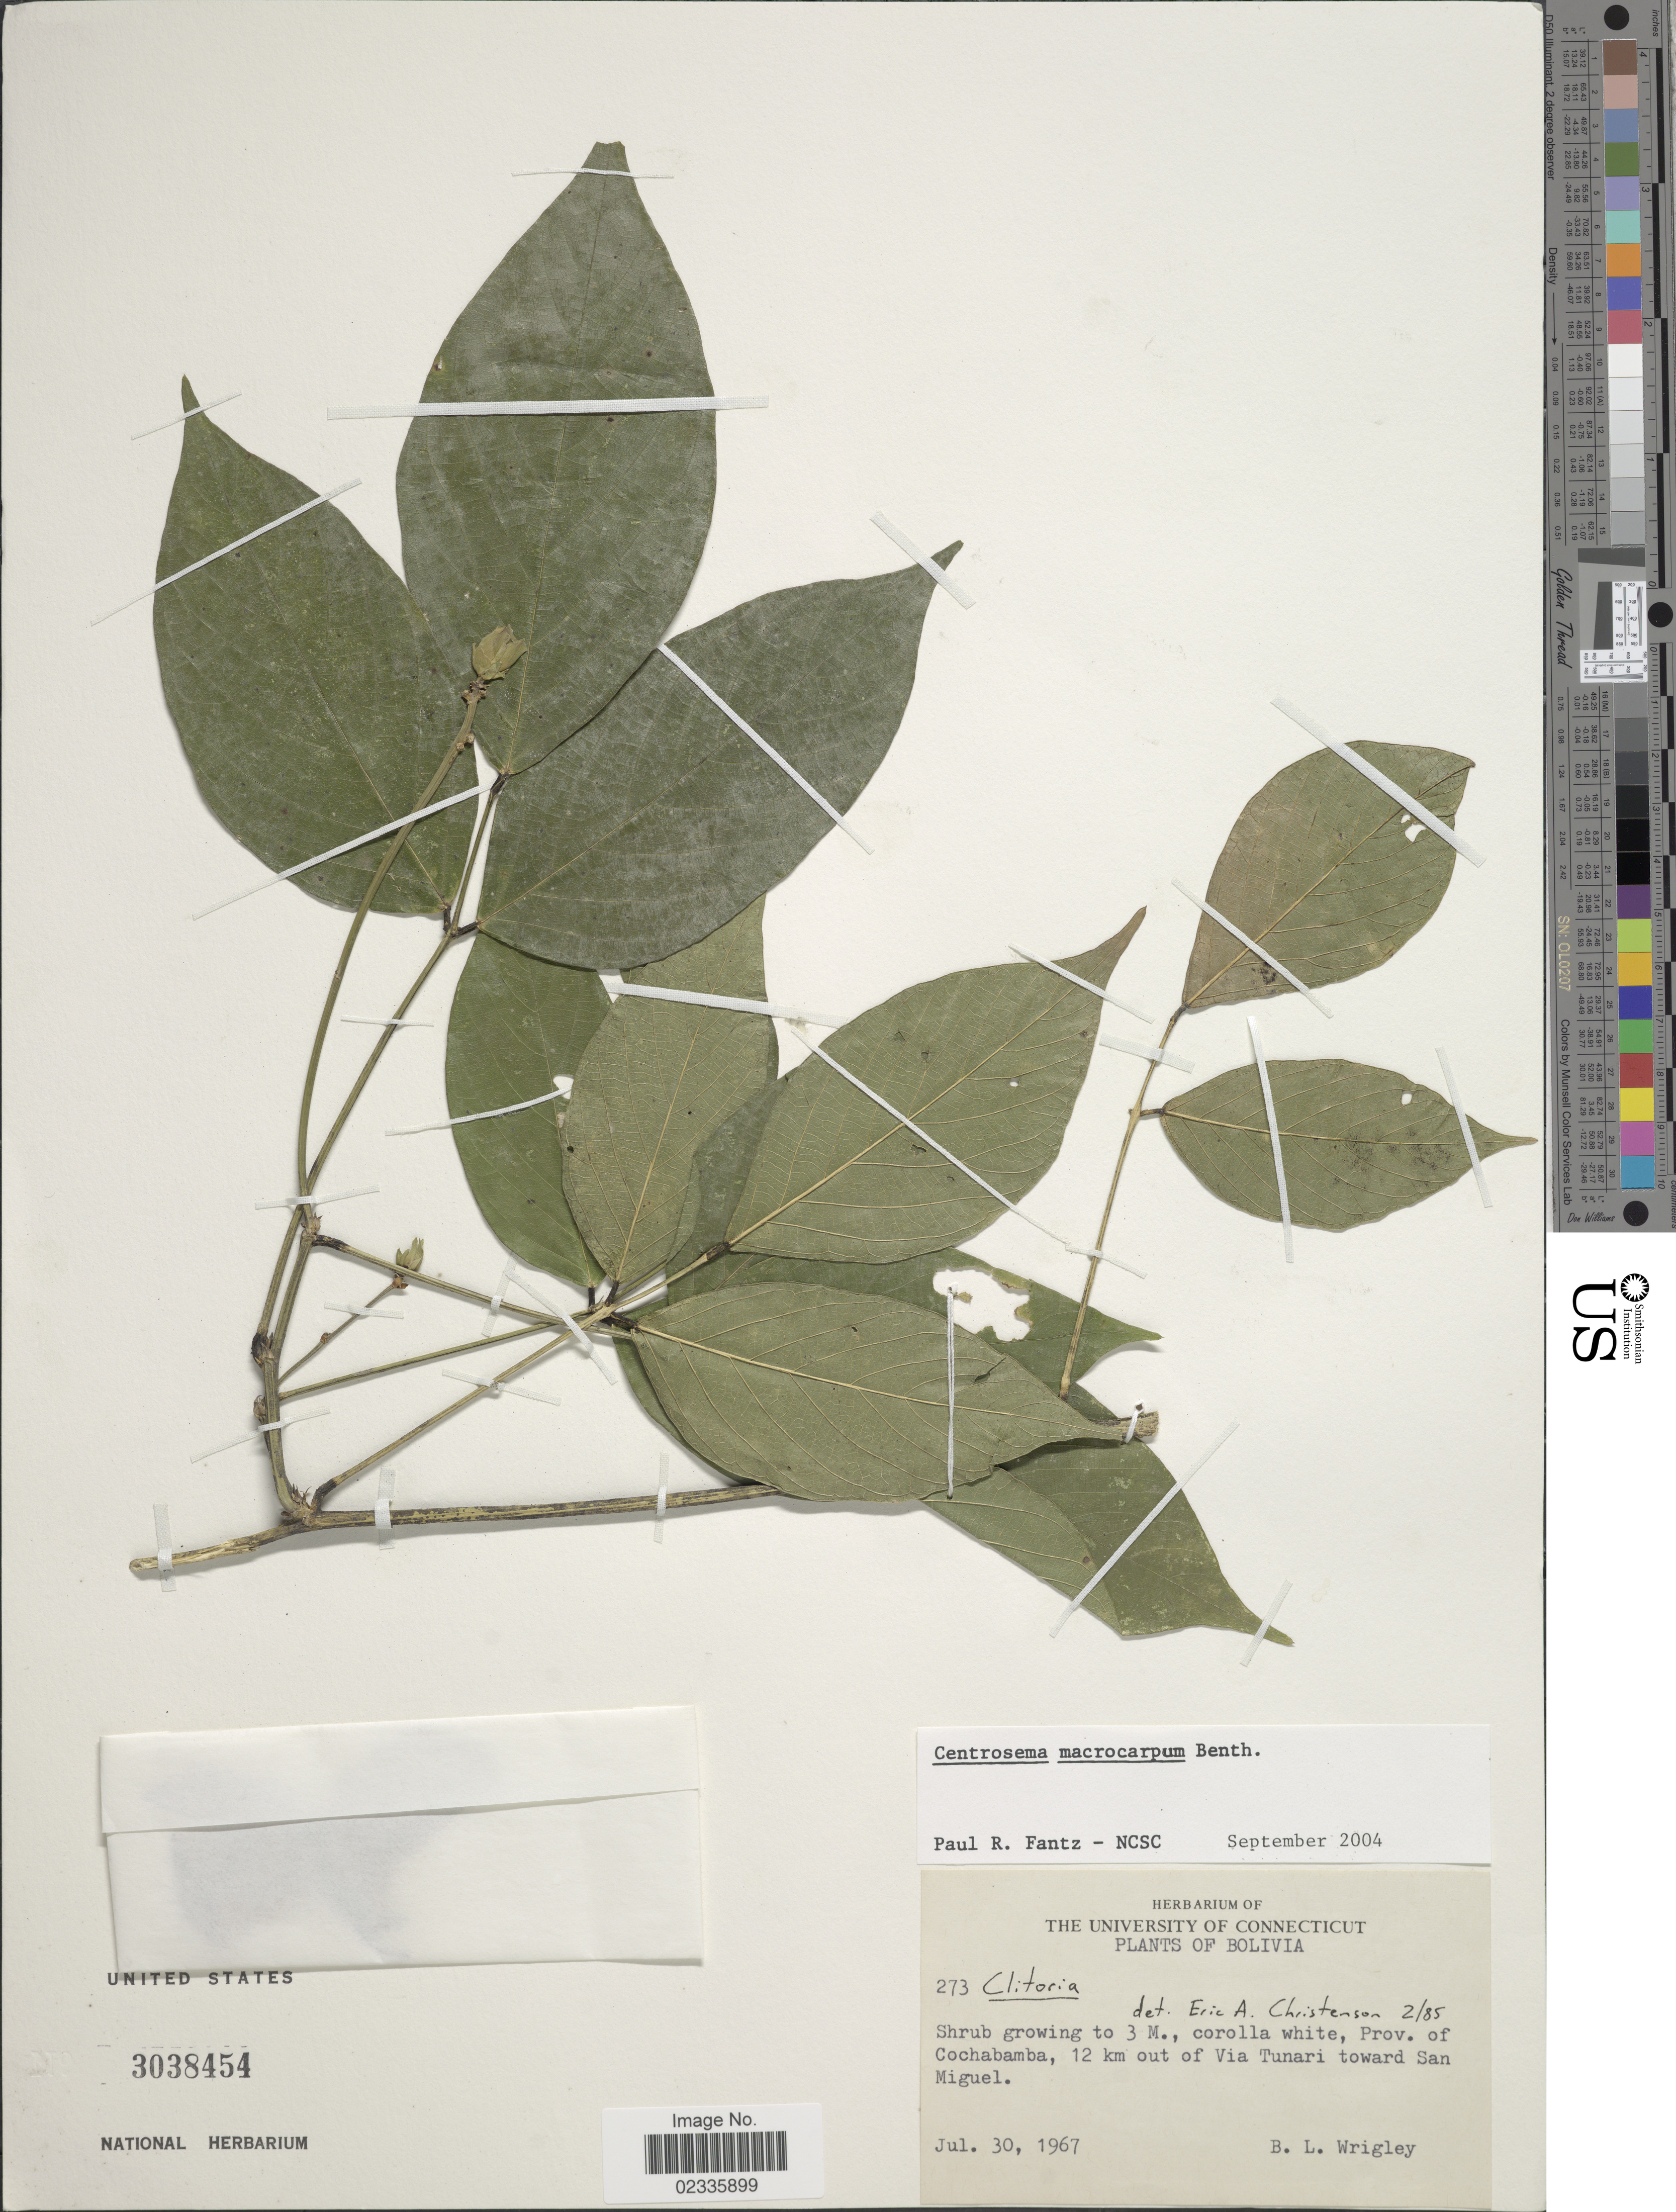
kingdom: Plantae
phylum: Tracheophyta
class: Magnoliopsida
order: Fabales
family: Fabaceae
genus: Centrosema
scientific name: Centrosema macrocarpum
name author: Benth.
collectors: B. L. Wrigley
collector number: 273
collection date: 1967-07-30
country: Bolivia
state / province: Cochabamba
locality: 12 km out of Via Tunari toward San Miguel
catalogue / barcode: US 3038454